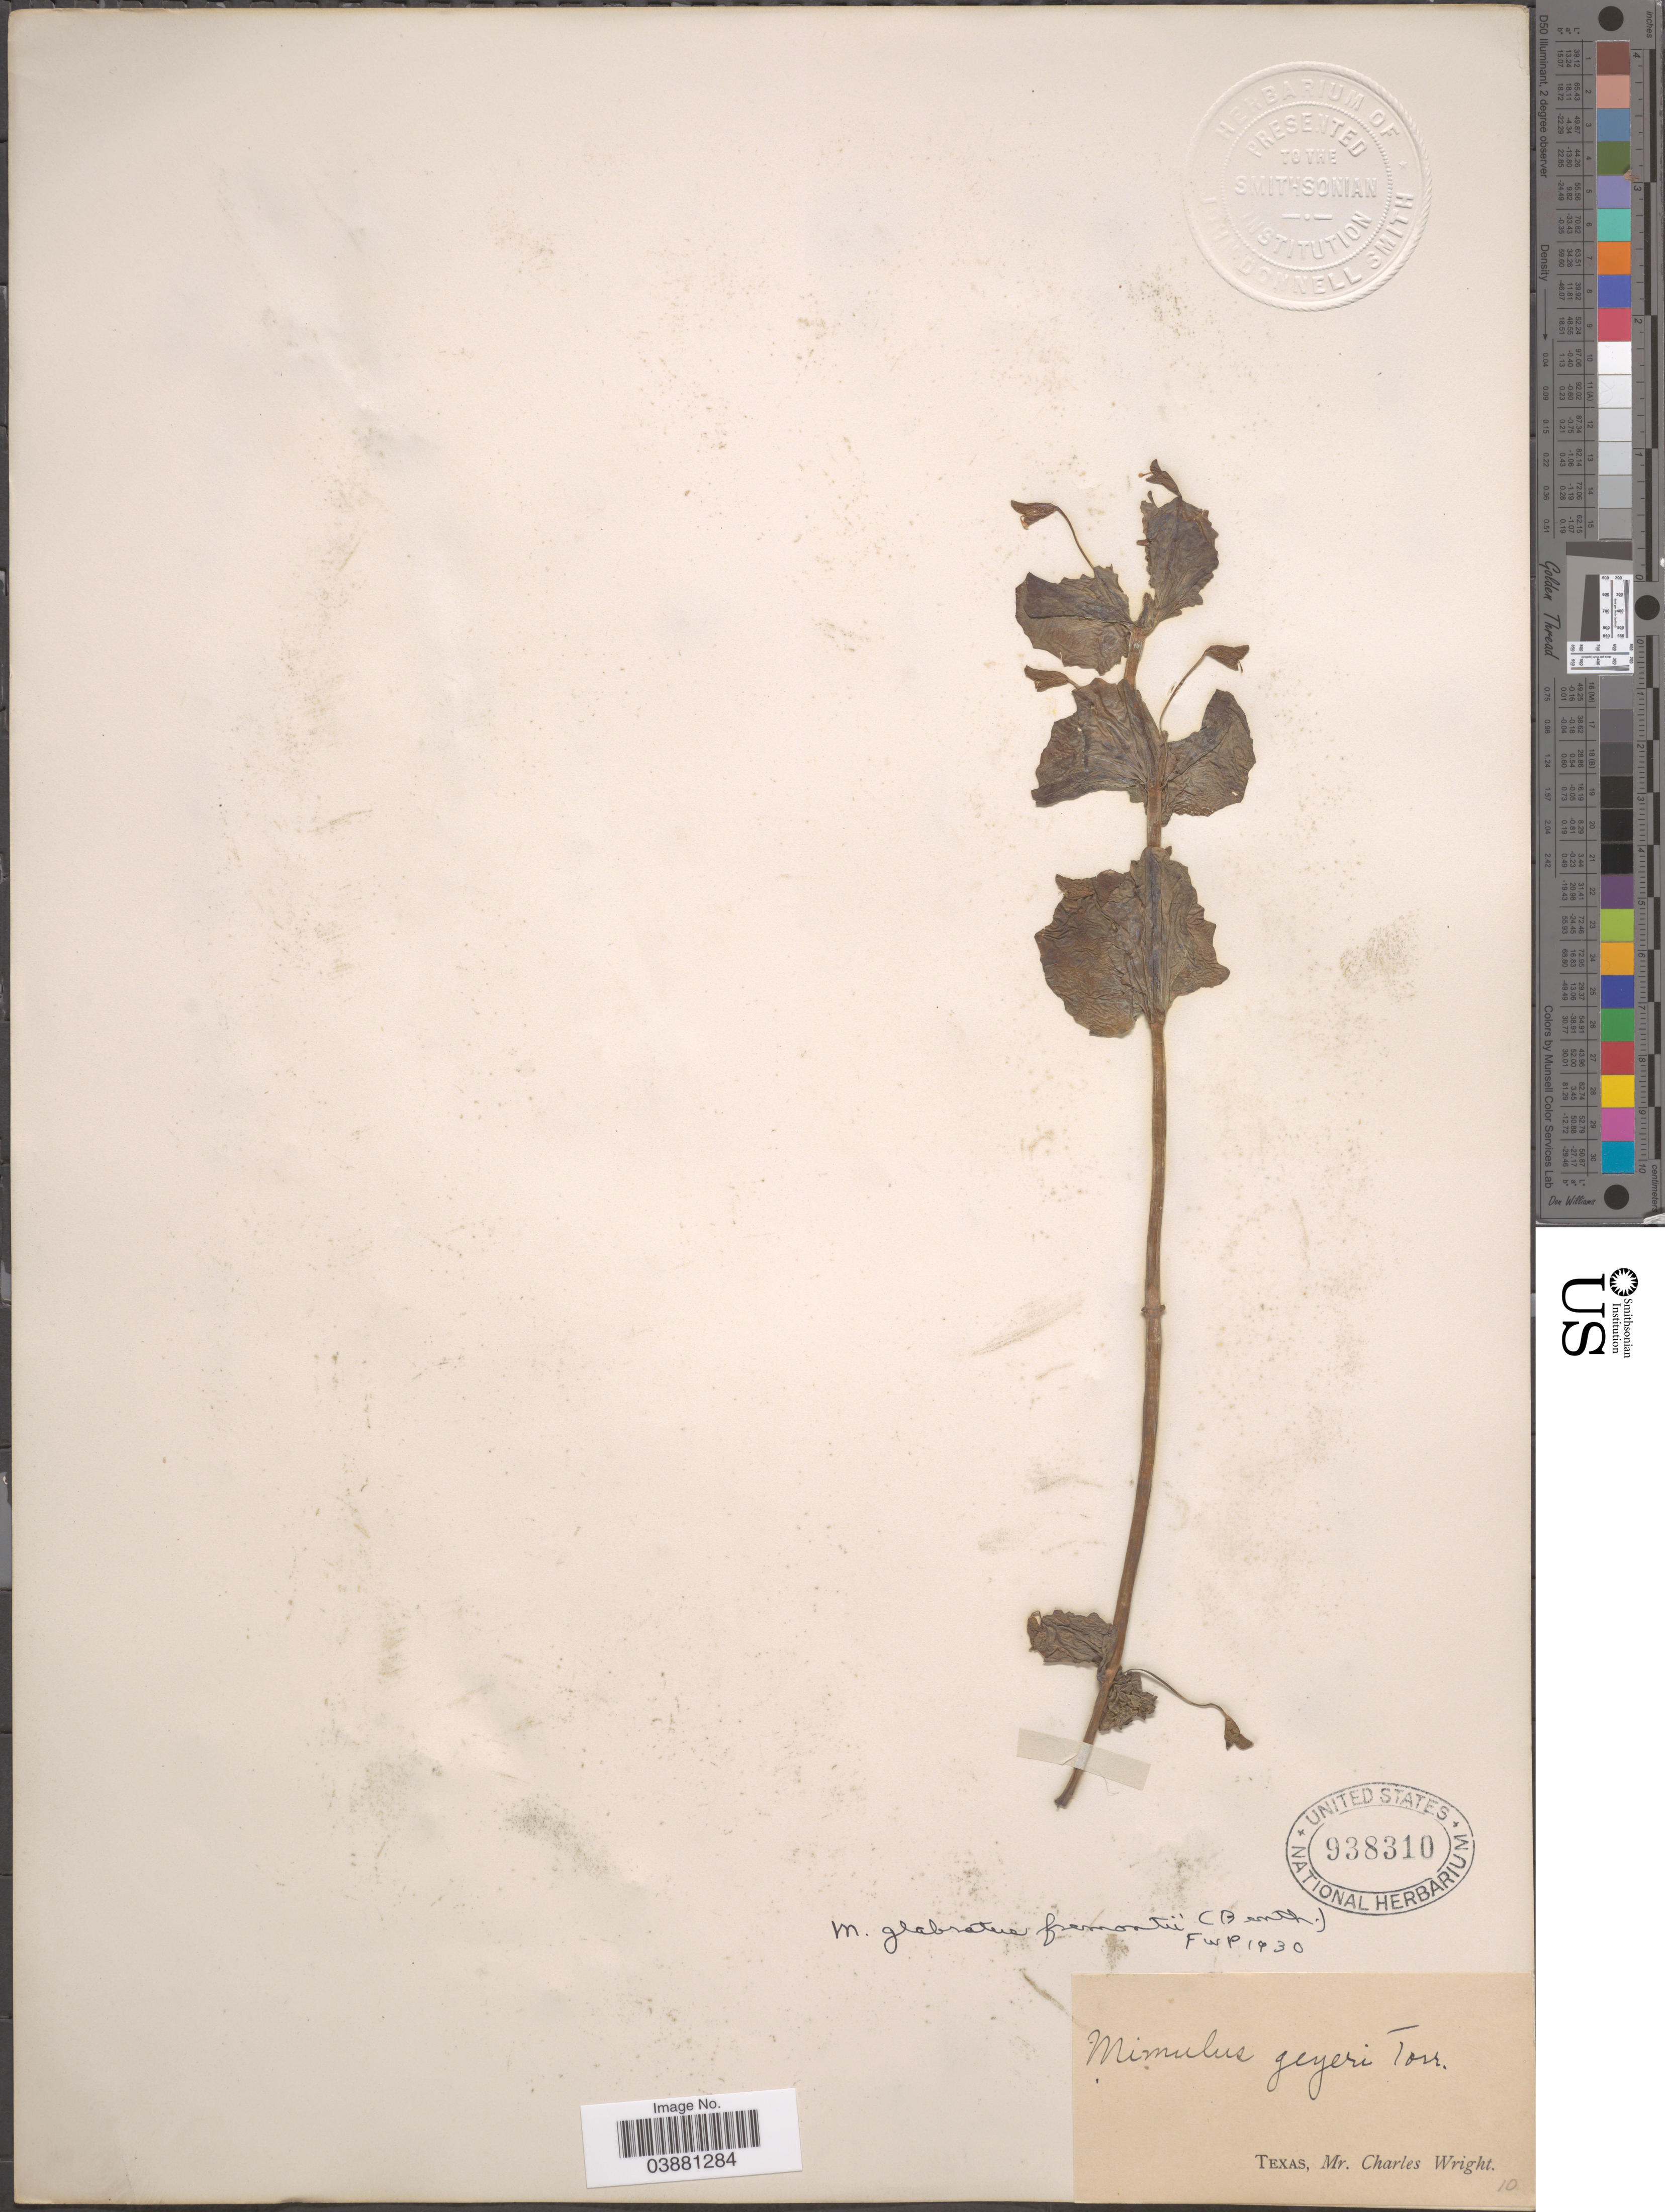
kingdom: Plantae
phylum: Tracheophyta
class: Magnoliopsida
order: Lamiales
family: Phrymaceae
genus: Mimulus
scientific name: Mimulus glabratus var. fremontii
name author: Kunth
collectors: C. Wright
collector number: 10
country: United States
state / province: Texas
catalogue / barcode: US 938310